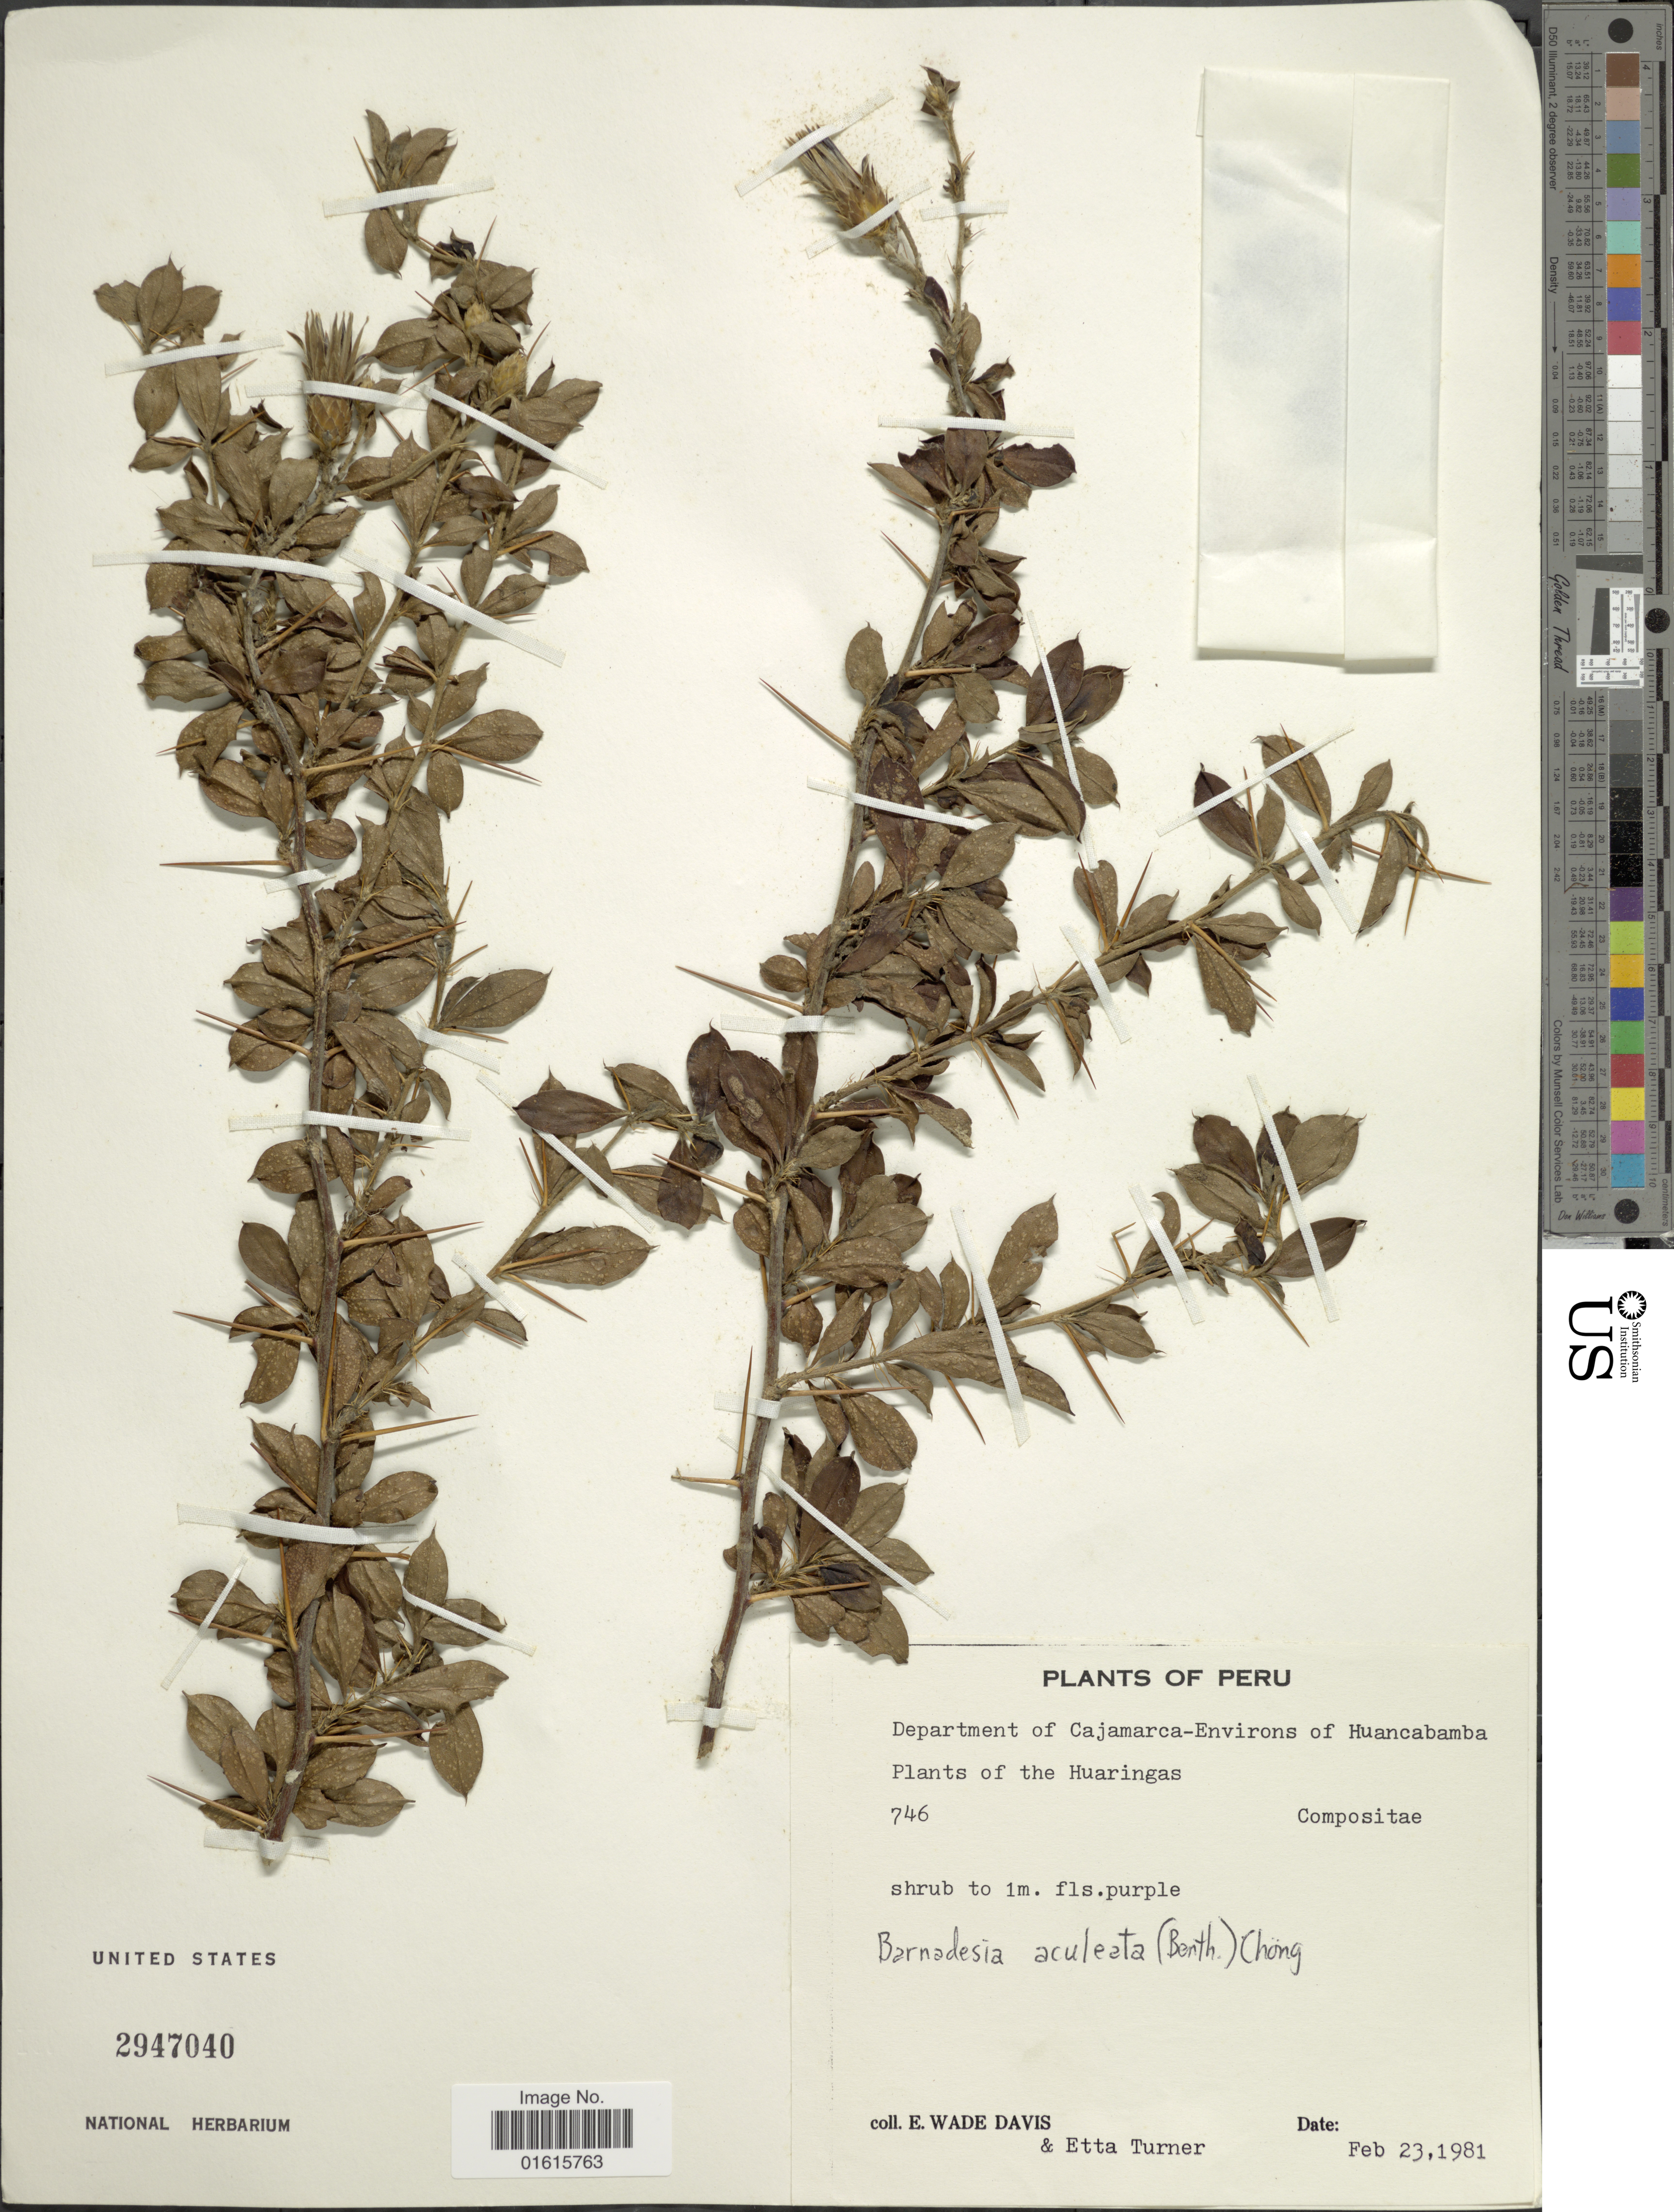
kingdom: Plantae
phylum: Tracheophyta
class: Magnoliopsida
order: Asterales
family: Asteraceae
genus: Barnadesia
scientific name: Barnadesia dombeyana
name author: Less.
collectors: E. Wade-Davis & E. Turner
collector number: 746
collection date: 1981-02-23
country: Peru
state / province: Cajamarca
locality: Department of Cajamarca-Environs of Huancabamba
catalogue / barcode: US 2947040